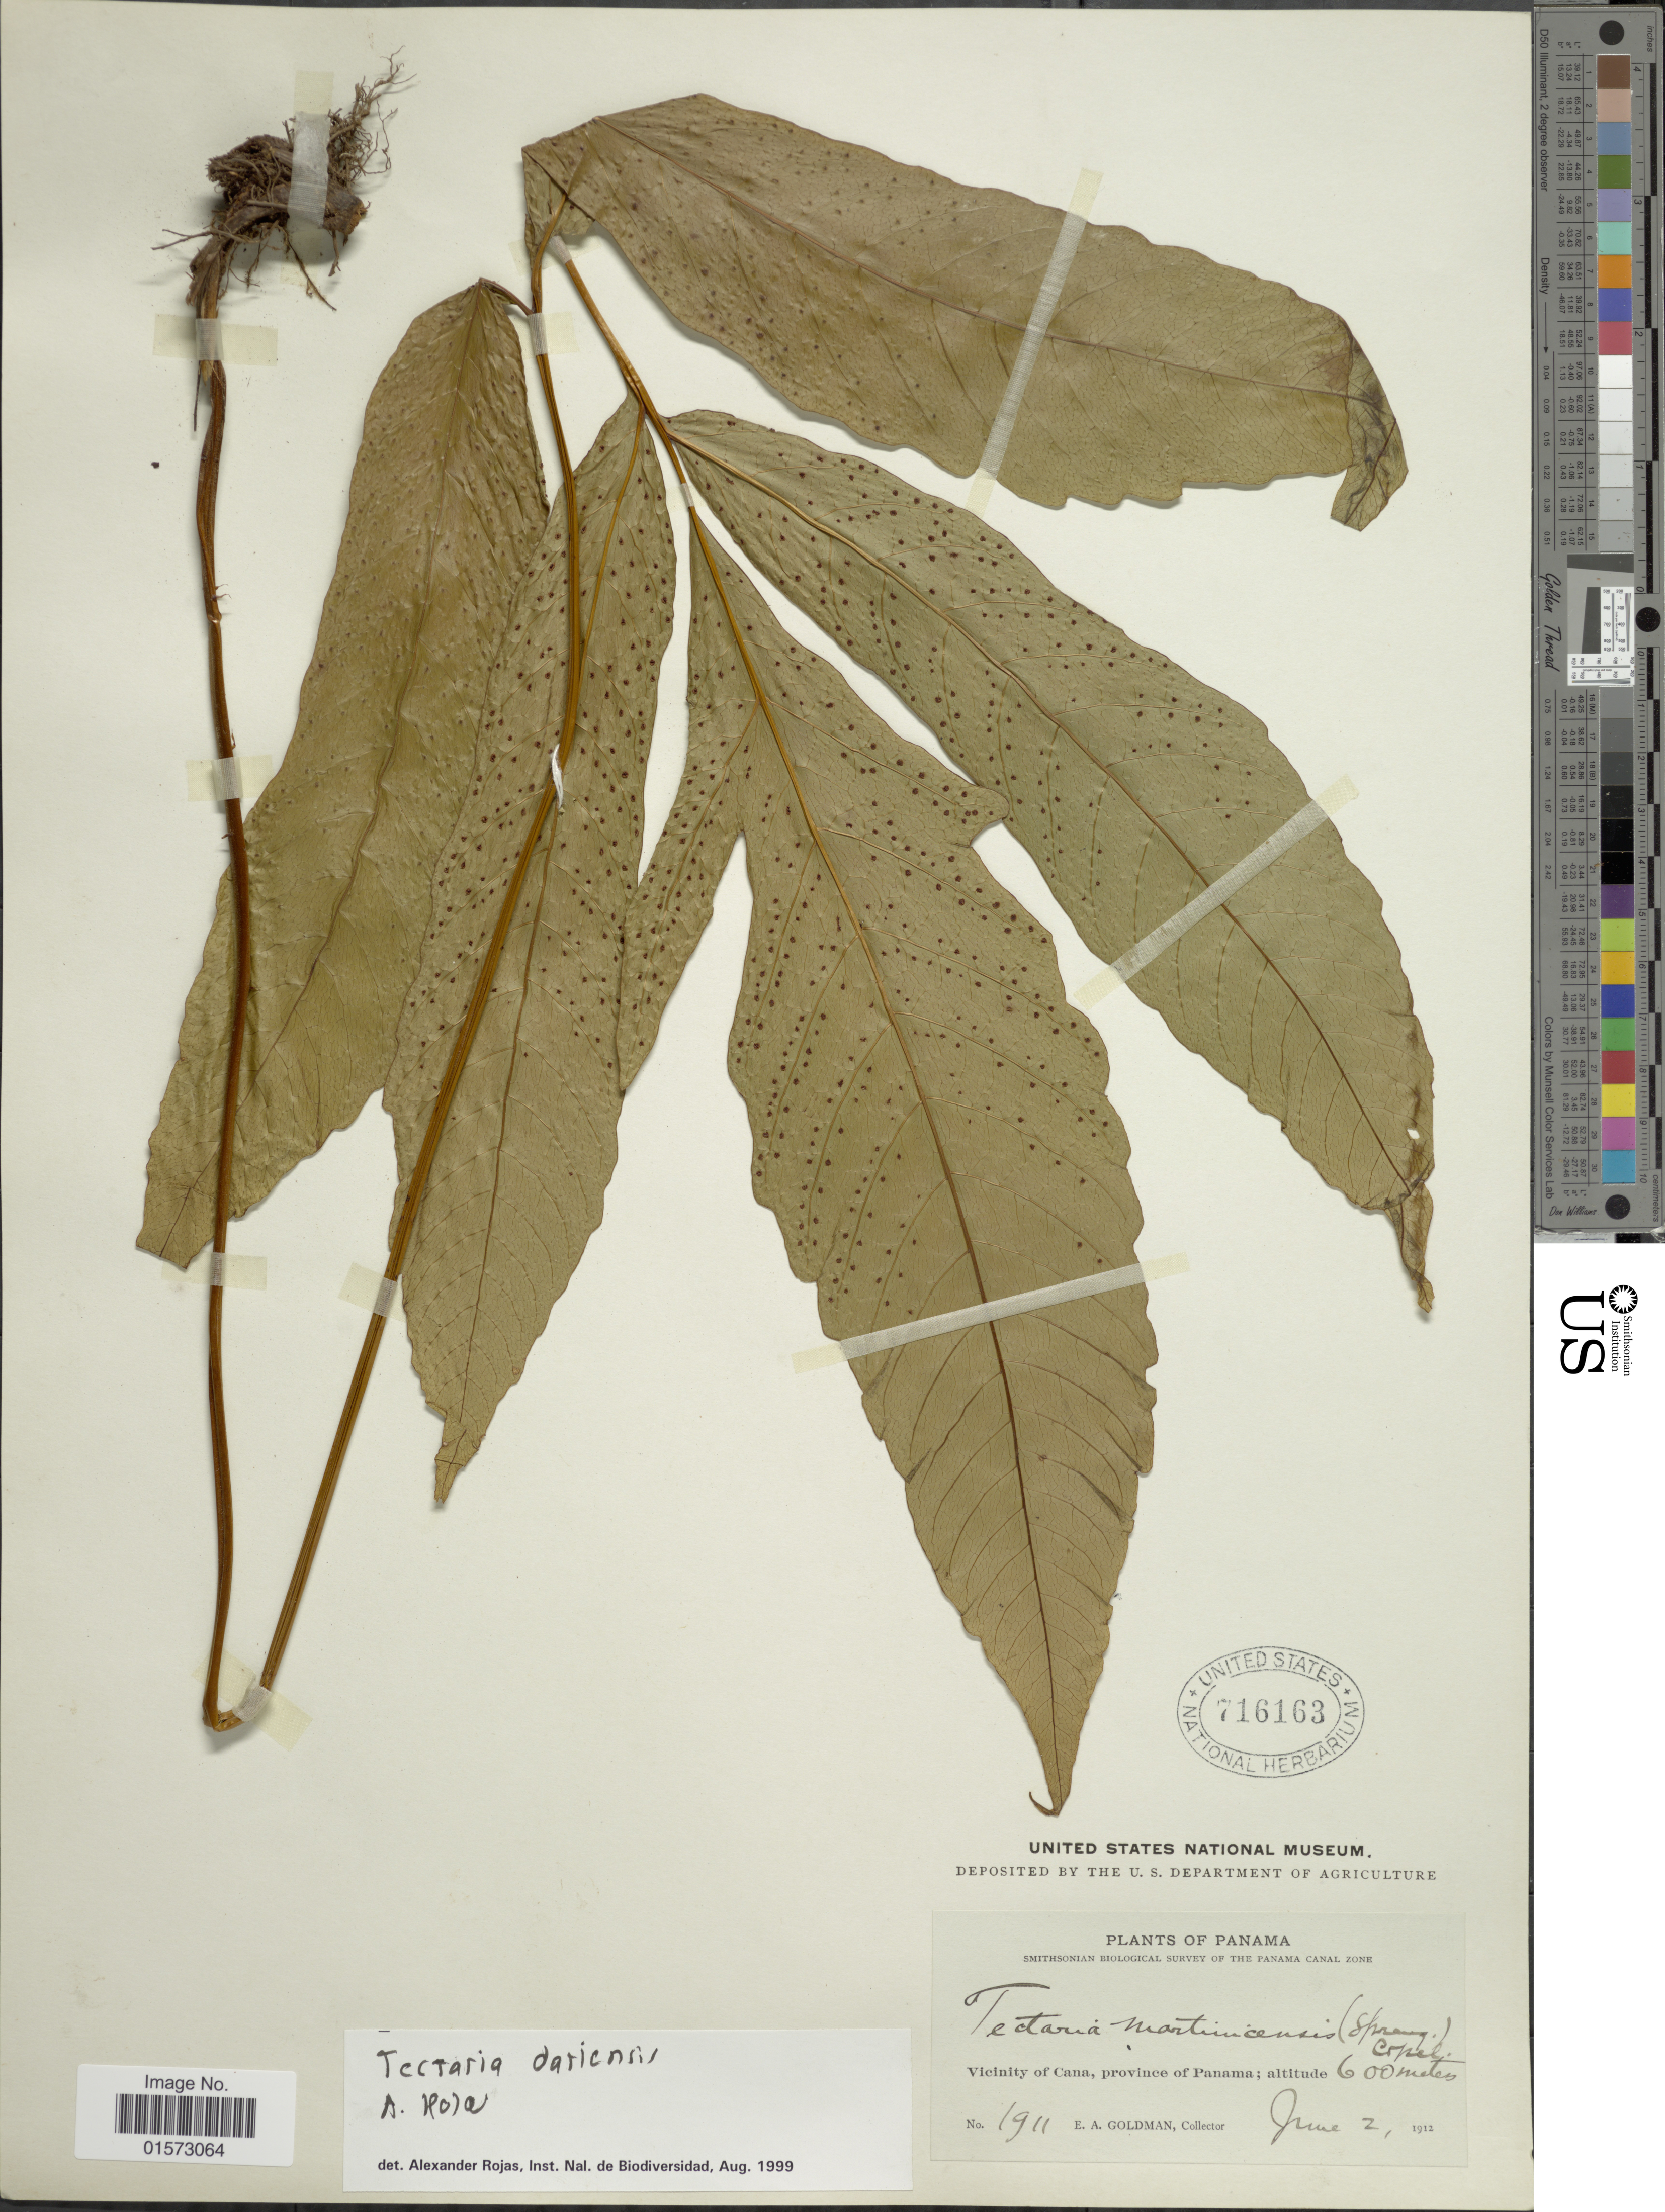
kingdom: Plantae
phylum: Tracheophyta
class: Polypodiopsida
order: Polypodiales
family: Tectariaceae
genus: Tectaria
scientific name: Tectaria darienensis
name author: A. Rojas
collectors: E. A. Goldman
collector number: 1911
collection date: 1912-06-02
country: Panama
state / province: Panamá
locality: Vicinity of Cana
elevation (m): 600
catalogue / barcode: US 716163